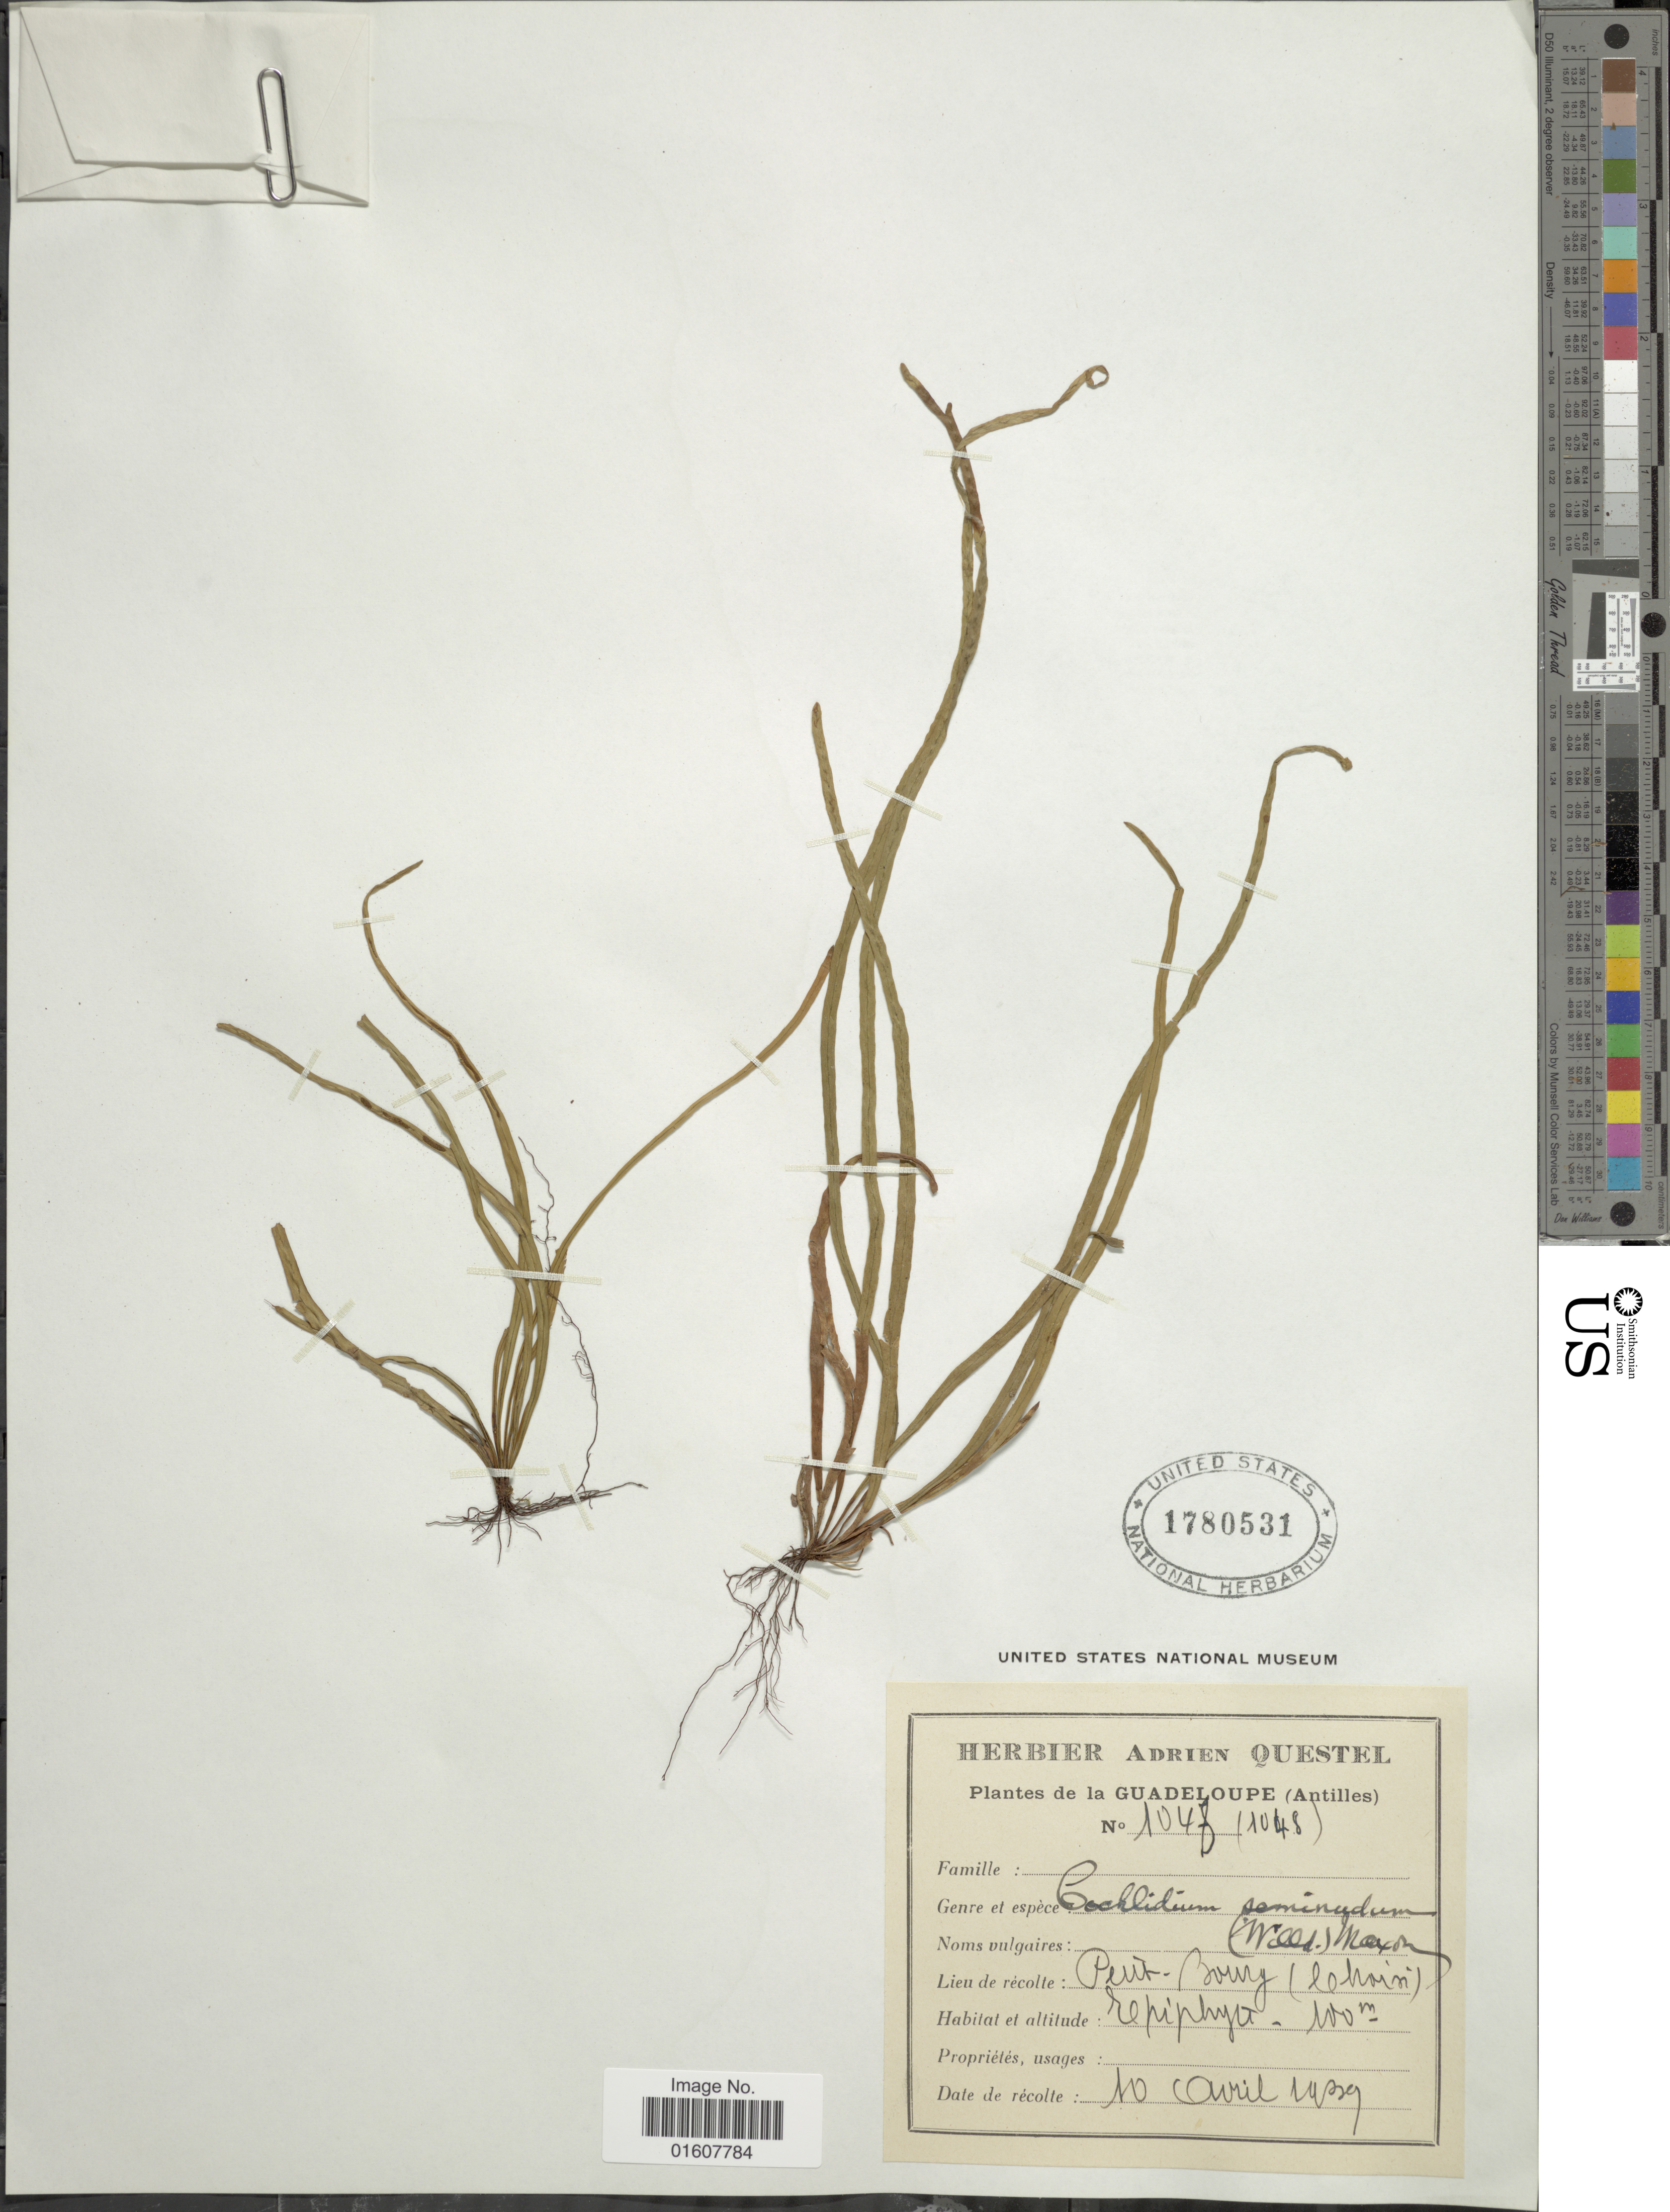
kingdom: Plantae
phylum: Tracheophyta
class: Polypodiopsida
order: Polypodiales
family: Polypodiaceae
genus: Cochlidium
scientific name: Cochlidium seminudum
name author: (Willd.) Maxon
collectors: ex herb. A. Questal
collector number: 1048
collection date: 1939-04-10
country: Guadeloupe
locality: Petit-Bourg (Choisi)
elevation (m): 100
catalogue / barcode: US 1780531